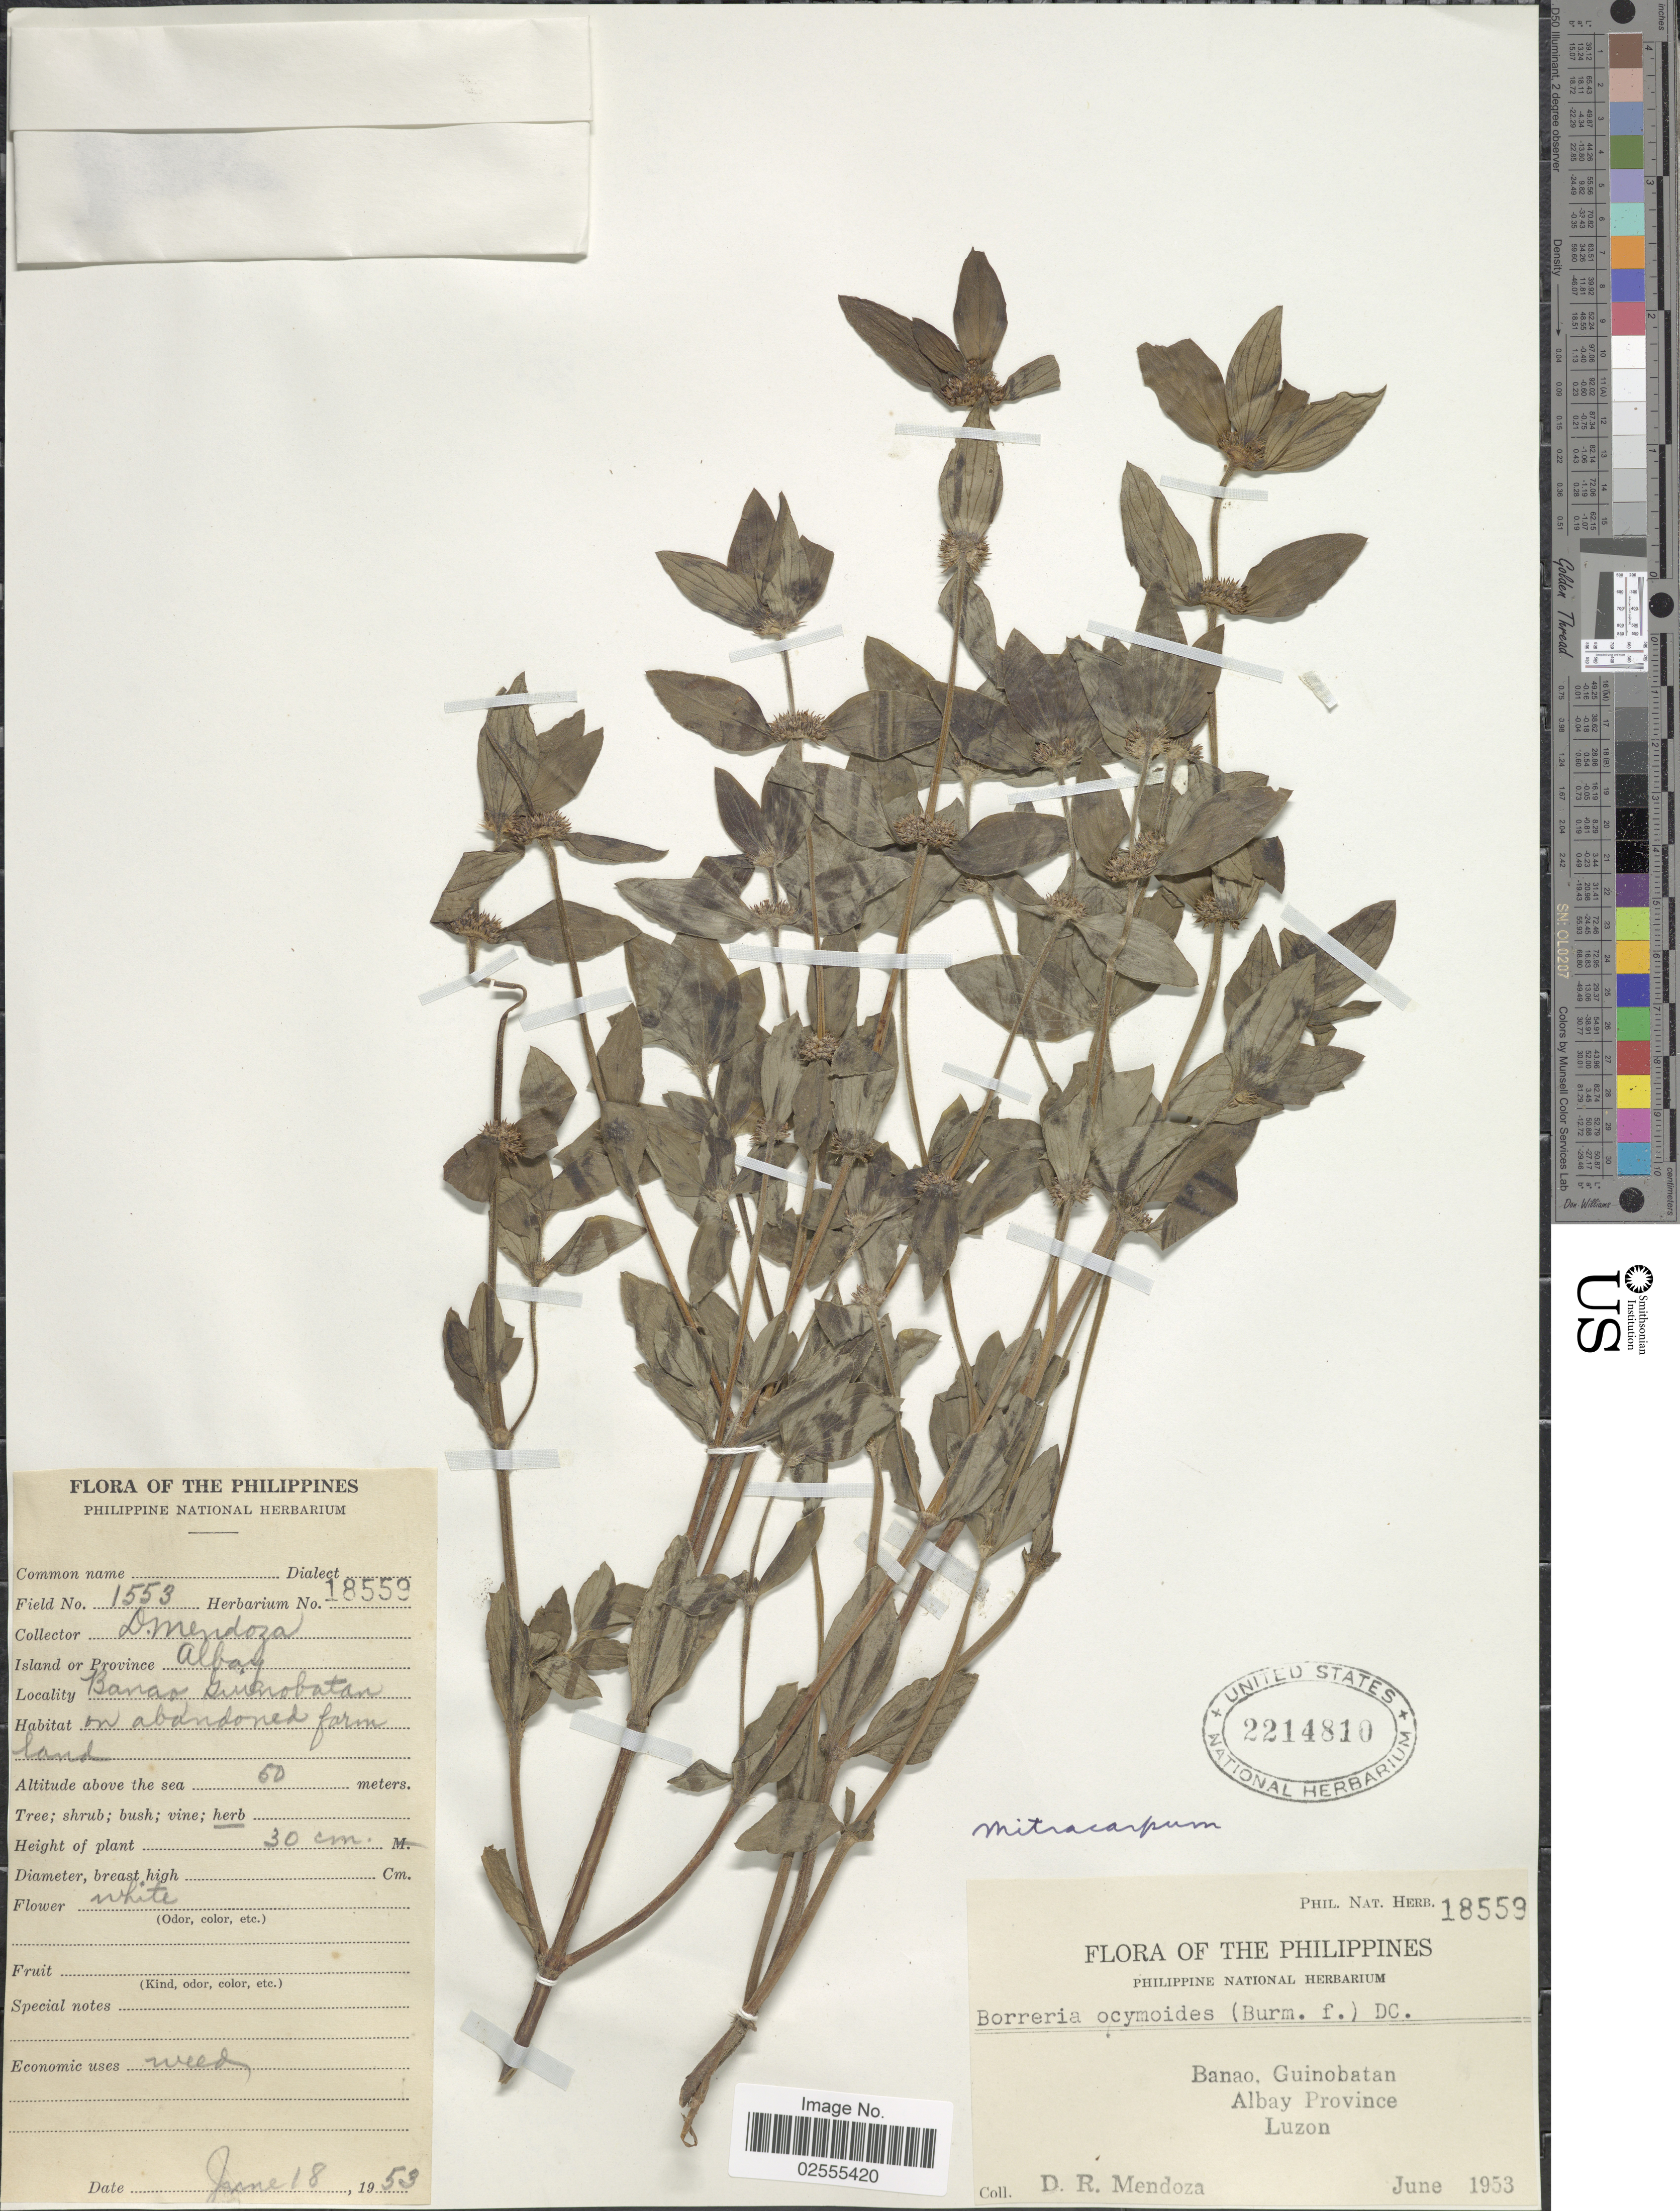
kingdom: Plantae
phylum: Tracheophyta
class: Magnoliopsida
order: Gentianales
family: Rubiaceae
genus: Mitracarpus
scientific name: Mitracarpus sp.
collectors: D. Mendoza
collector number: Phil. Nat. Herb. 18559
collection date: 1953-06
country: Philippines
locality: Banao, Guinobatan. Albay Province, Luzon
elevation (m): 50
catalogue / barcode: US 2214810